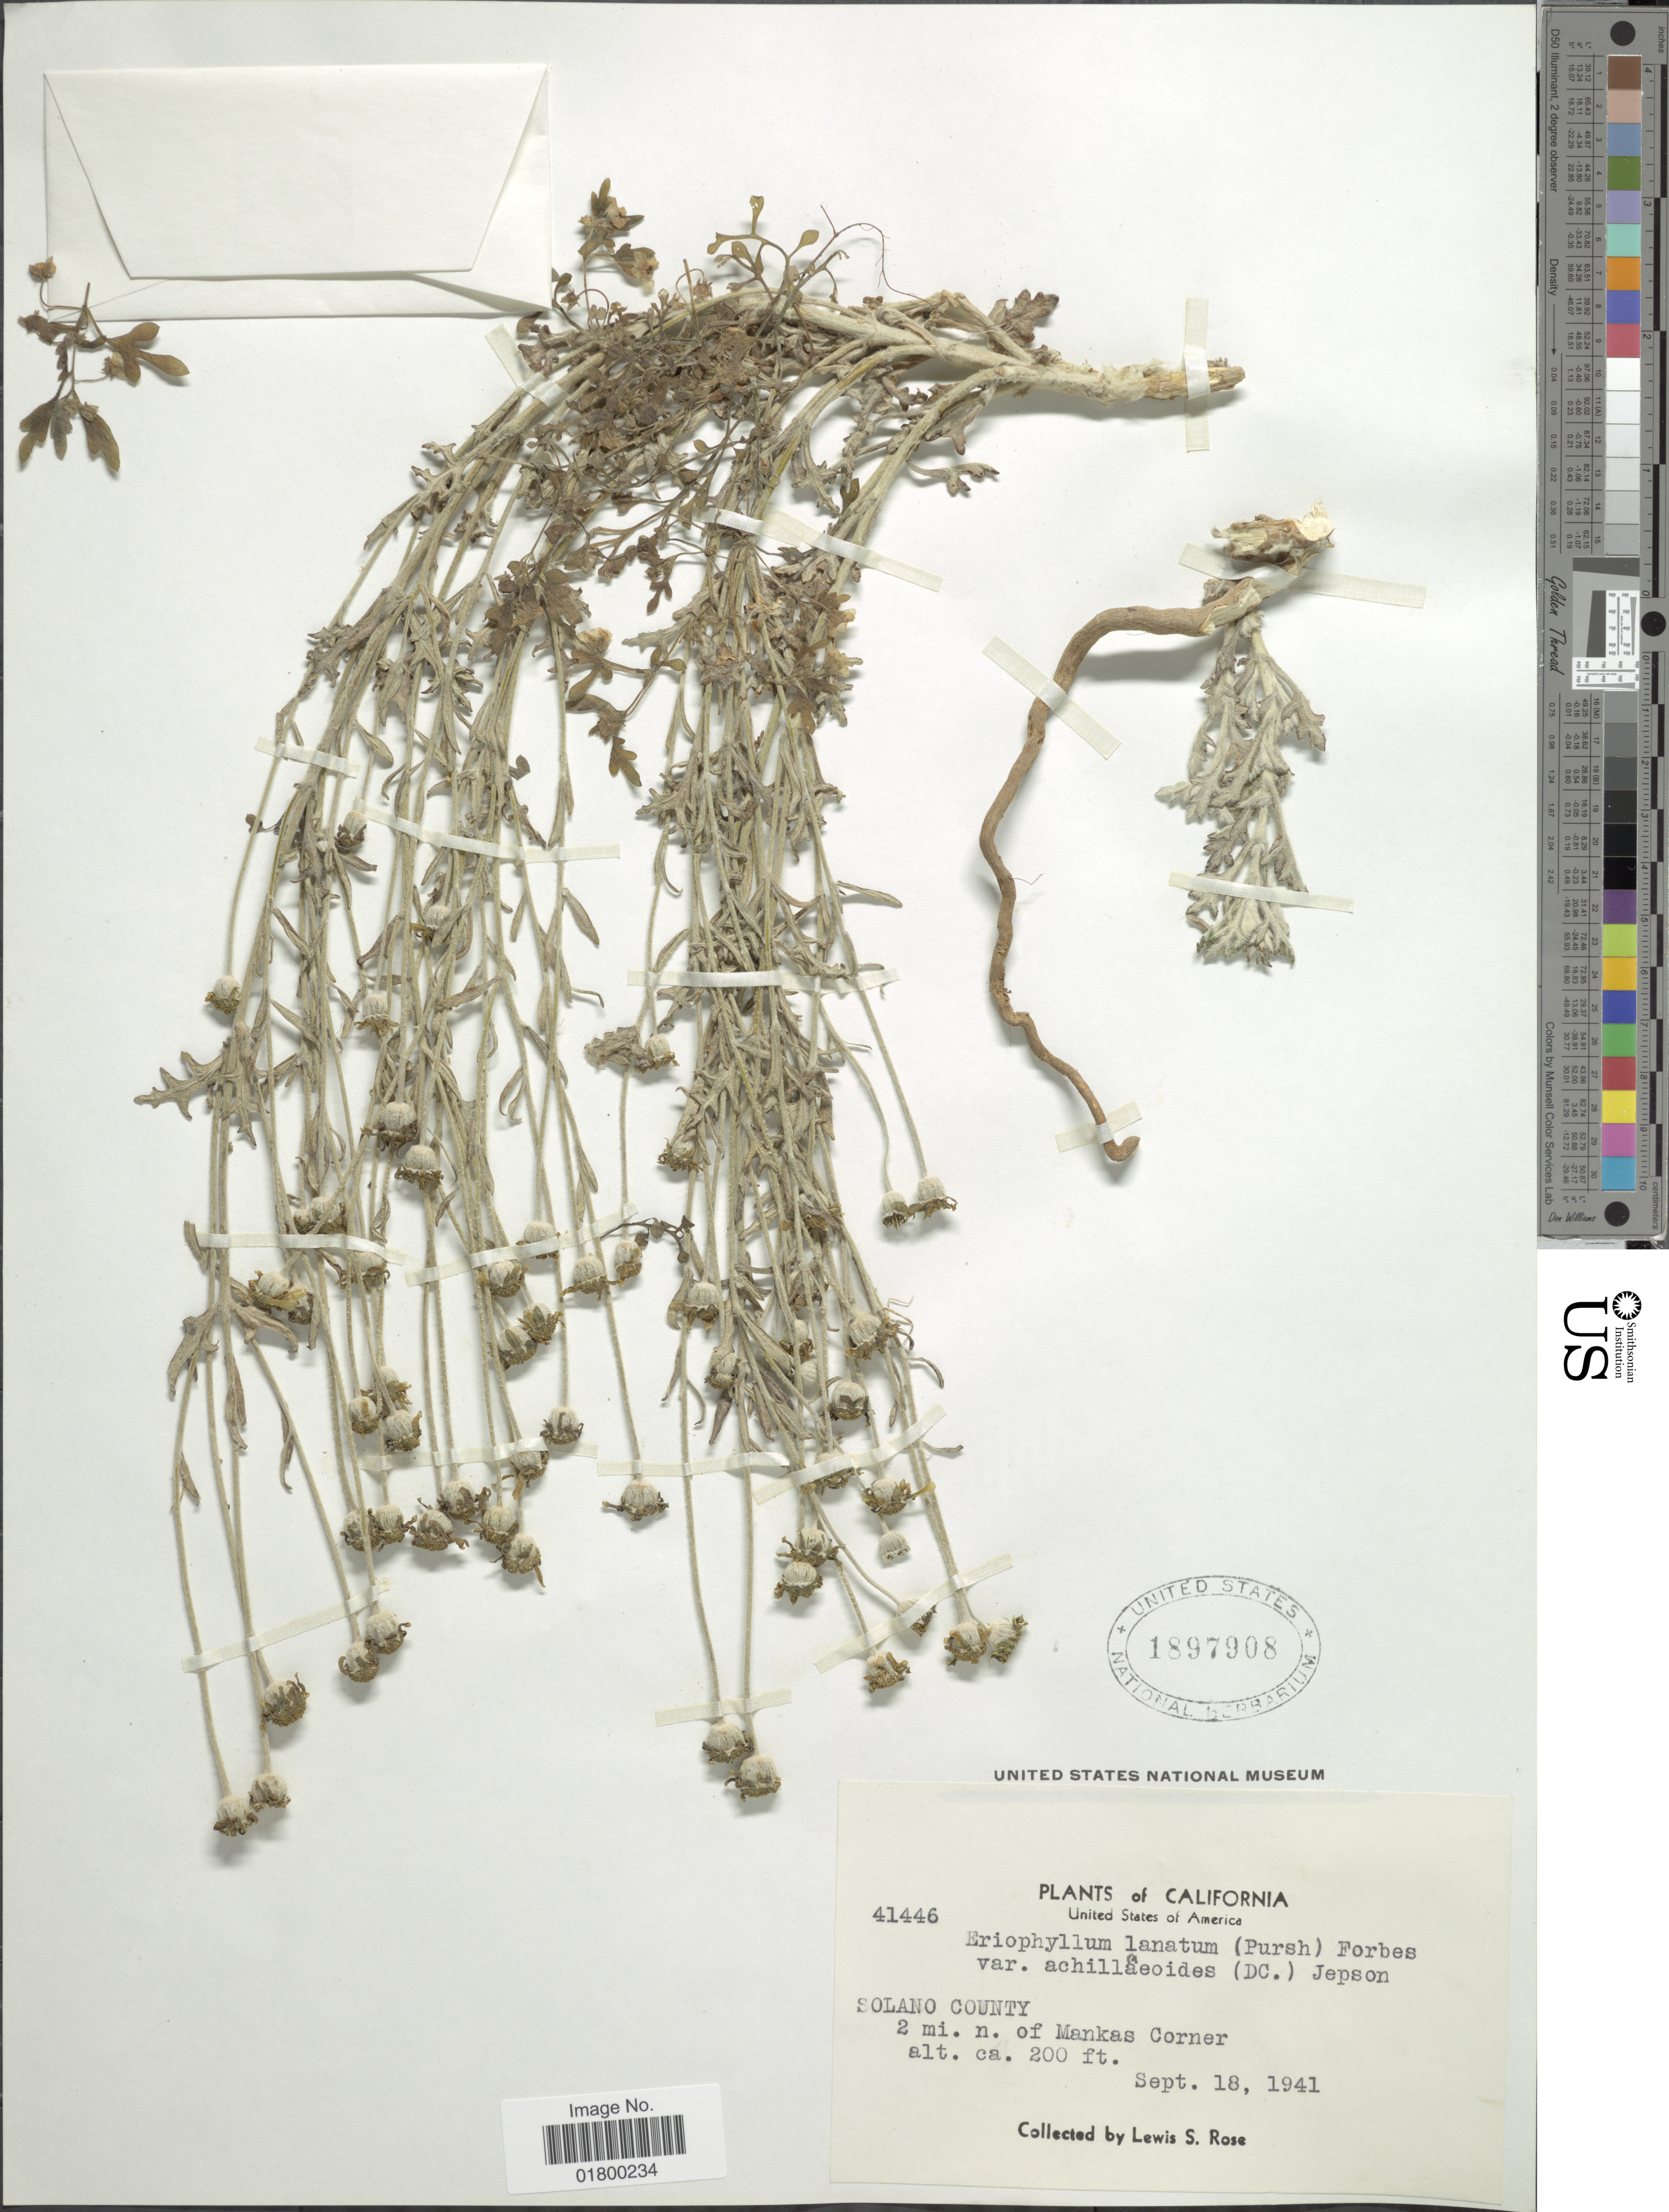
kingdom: Plantae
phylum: Tracheophyta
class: Magnoliopsida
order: Asterales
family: Asteraceae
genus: Eriophyllum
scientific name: Eriophyllum lanatum var. achillioides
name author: (DC.) Jeps.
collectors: L. S. Rose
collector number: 41446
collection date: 1941-09-18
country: United States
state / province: California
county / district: Solano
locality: Solano County, 2 mi. n. of Mankas Corner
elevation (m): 61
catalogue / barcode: US 1897908